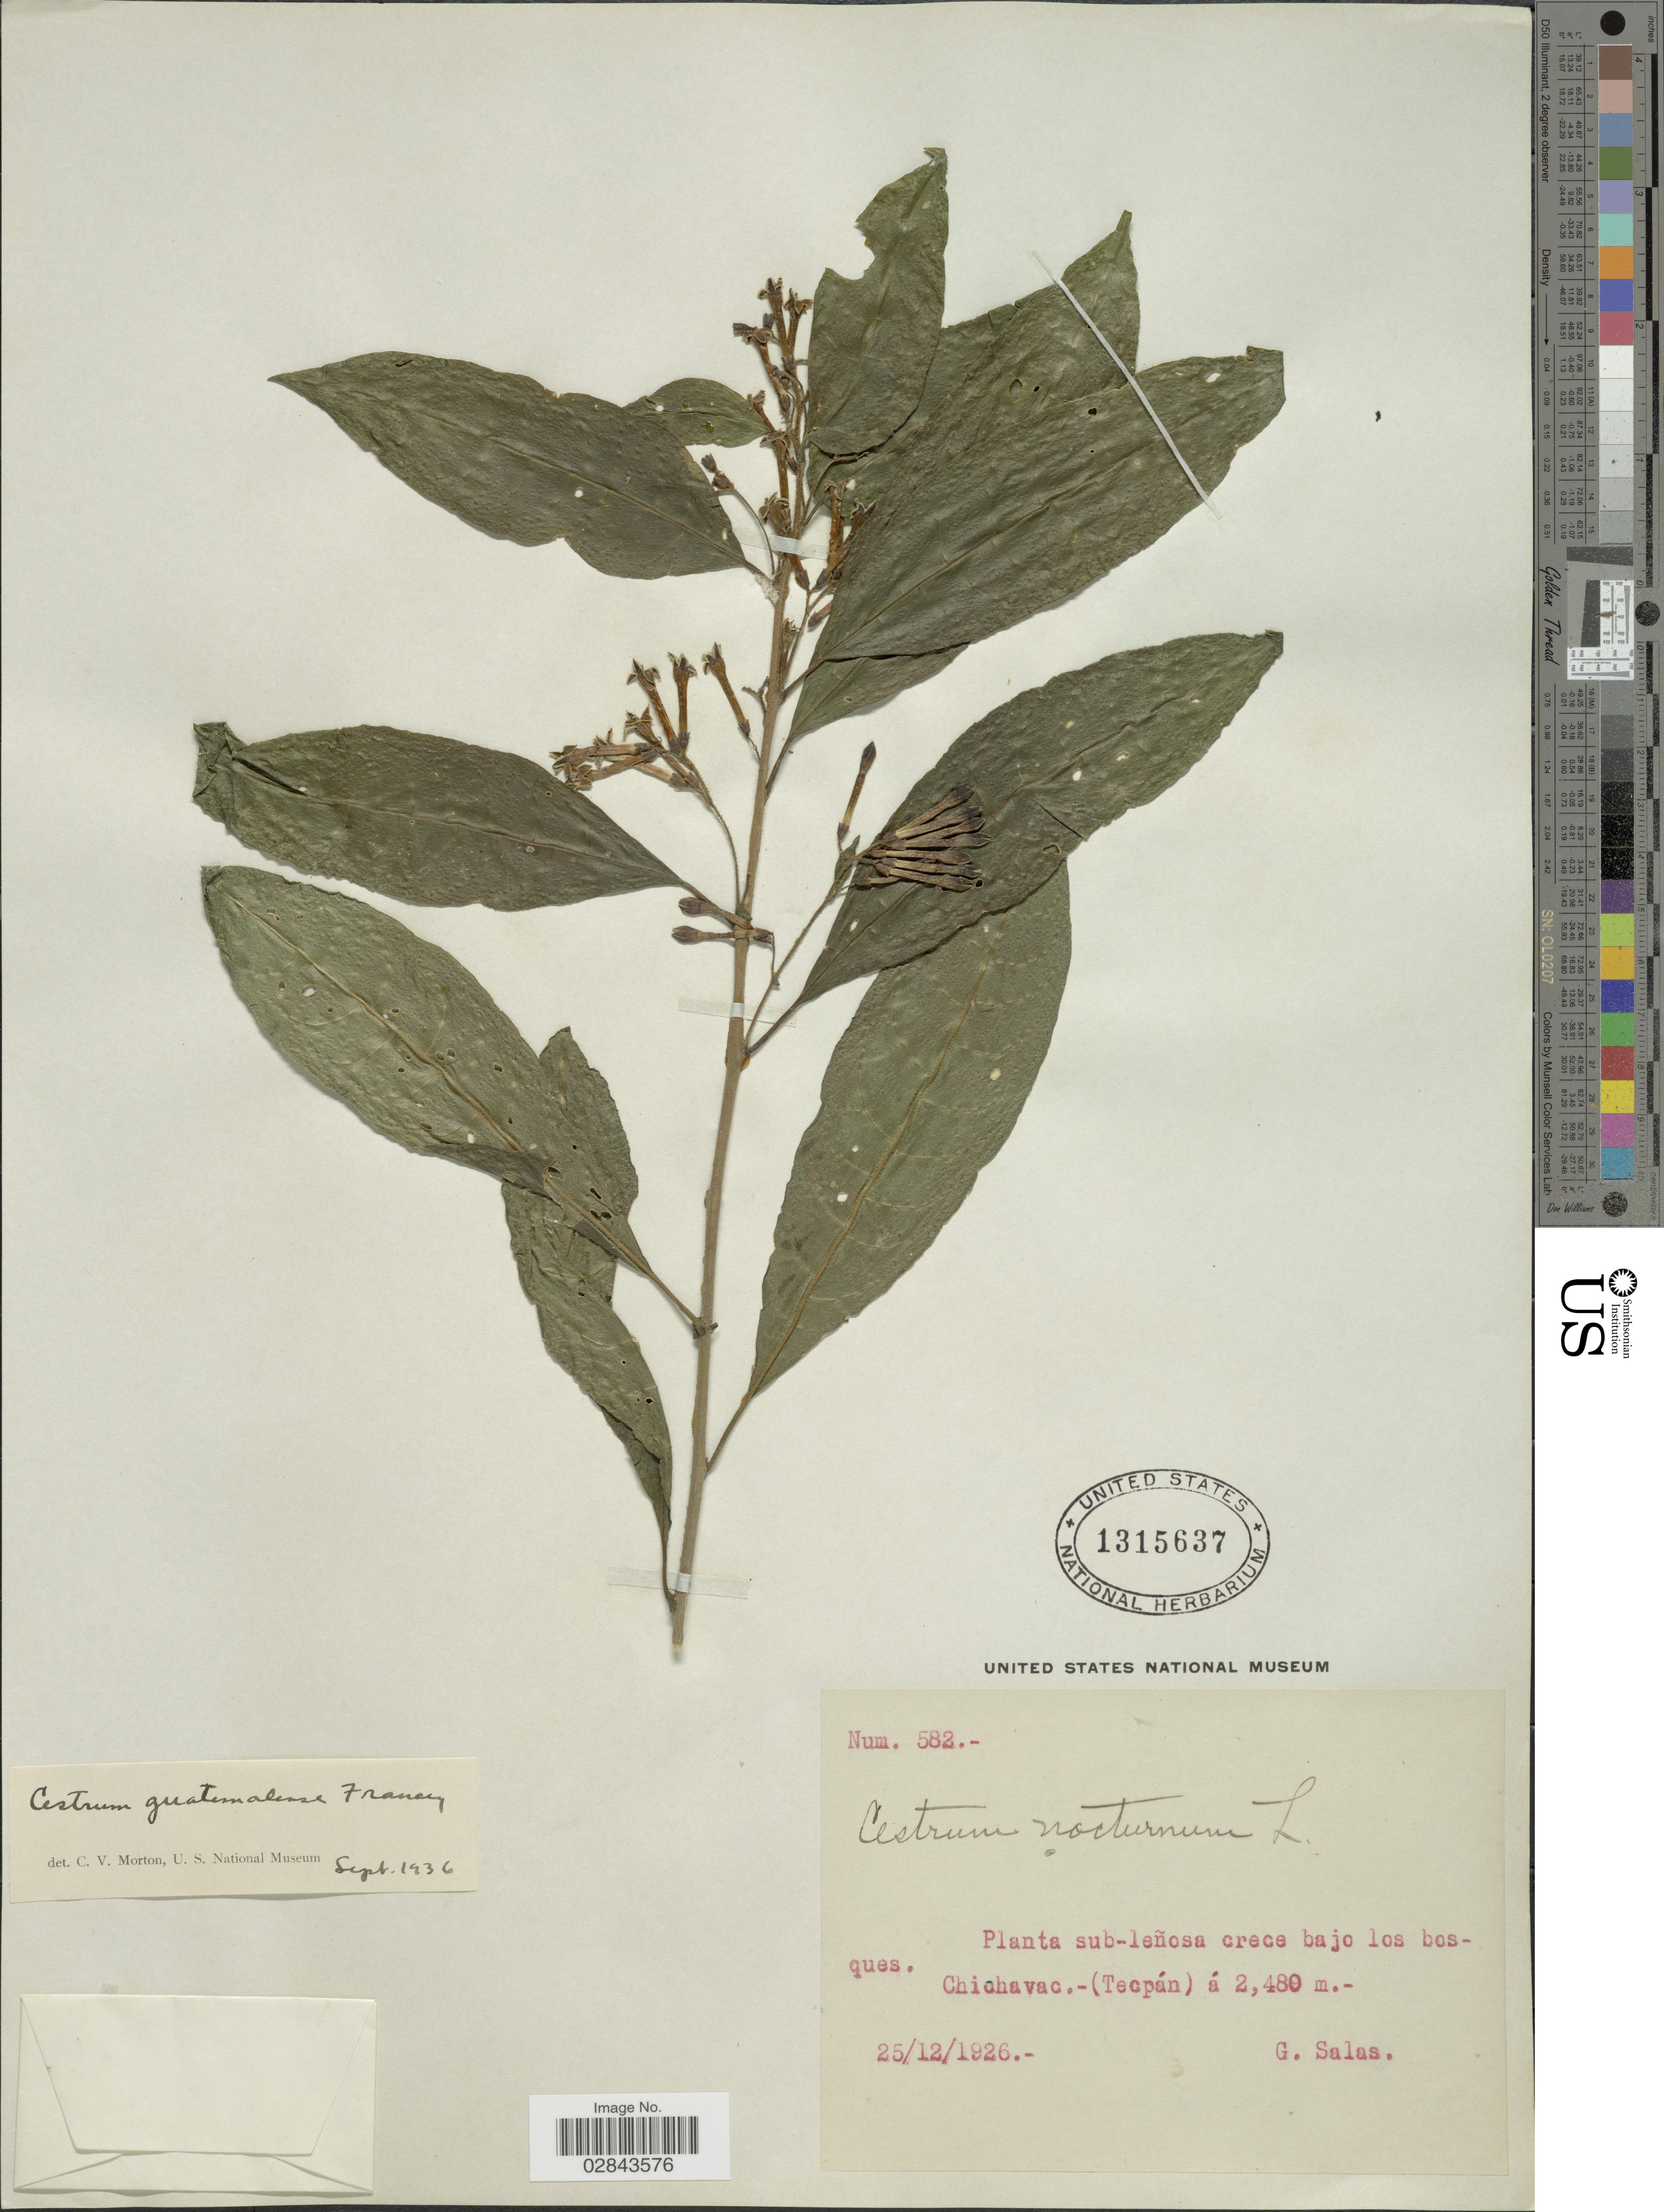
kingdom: Plantae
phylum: Tracheophyta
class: Magnoliopsida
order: Solanales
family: Solanaceae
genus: Cestrum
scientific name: Cestrum guatemalense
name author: Francey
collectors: G. Salas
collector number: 582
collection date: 1926-12-25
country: Guatemala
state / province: Chimaltenango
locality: Chichavac,- (Tecpán).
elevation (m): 2480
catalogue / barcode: US 1315637